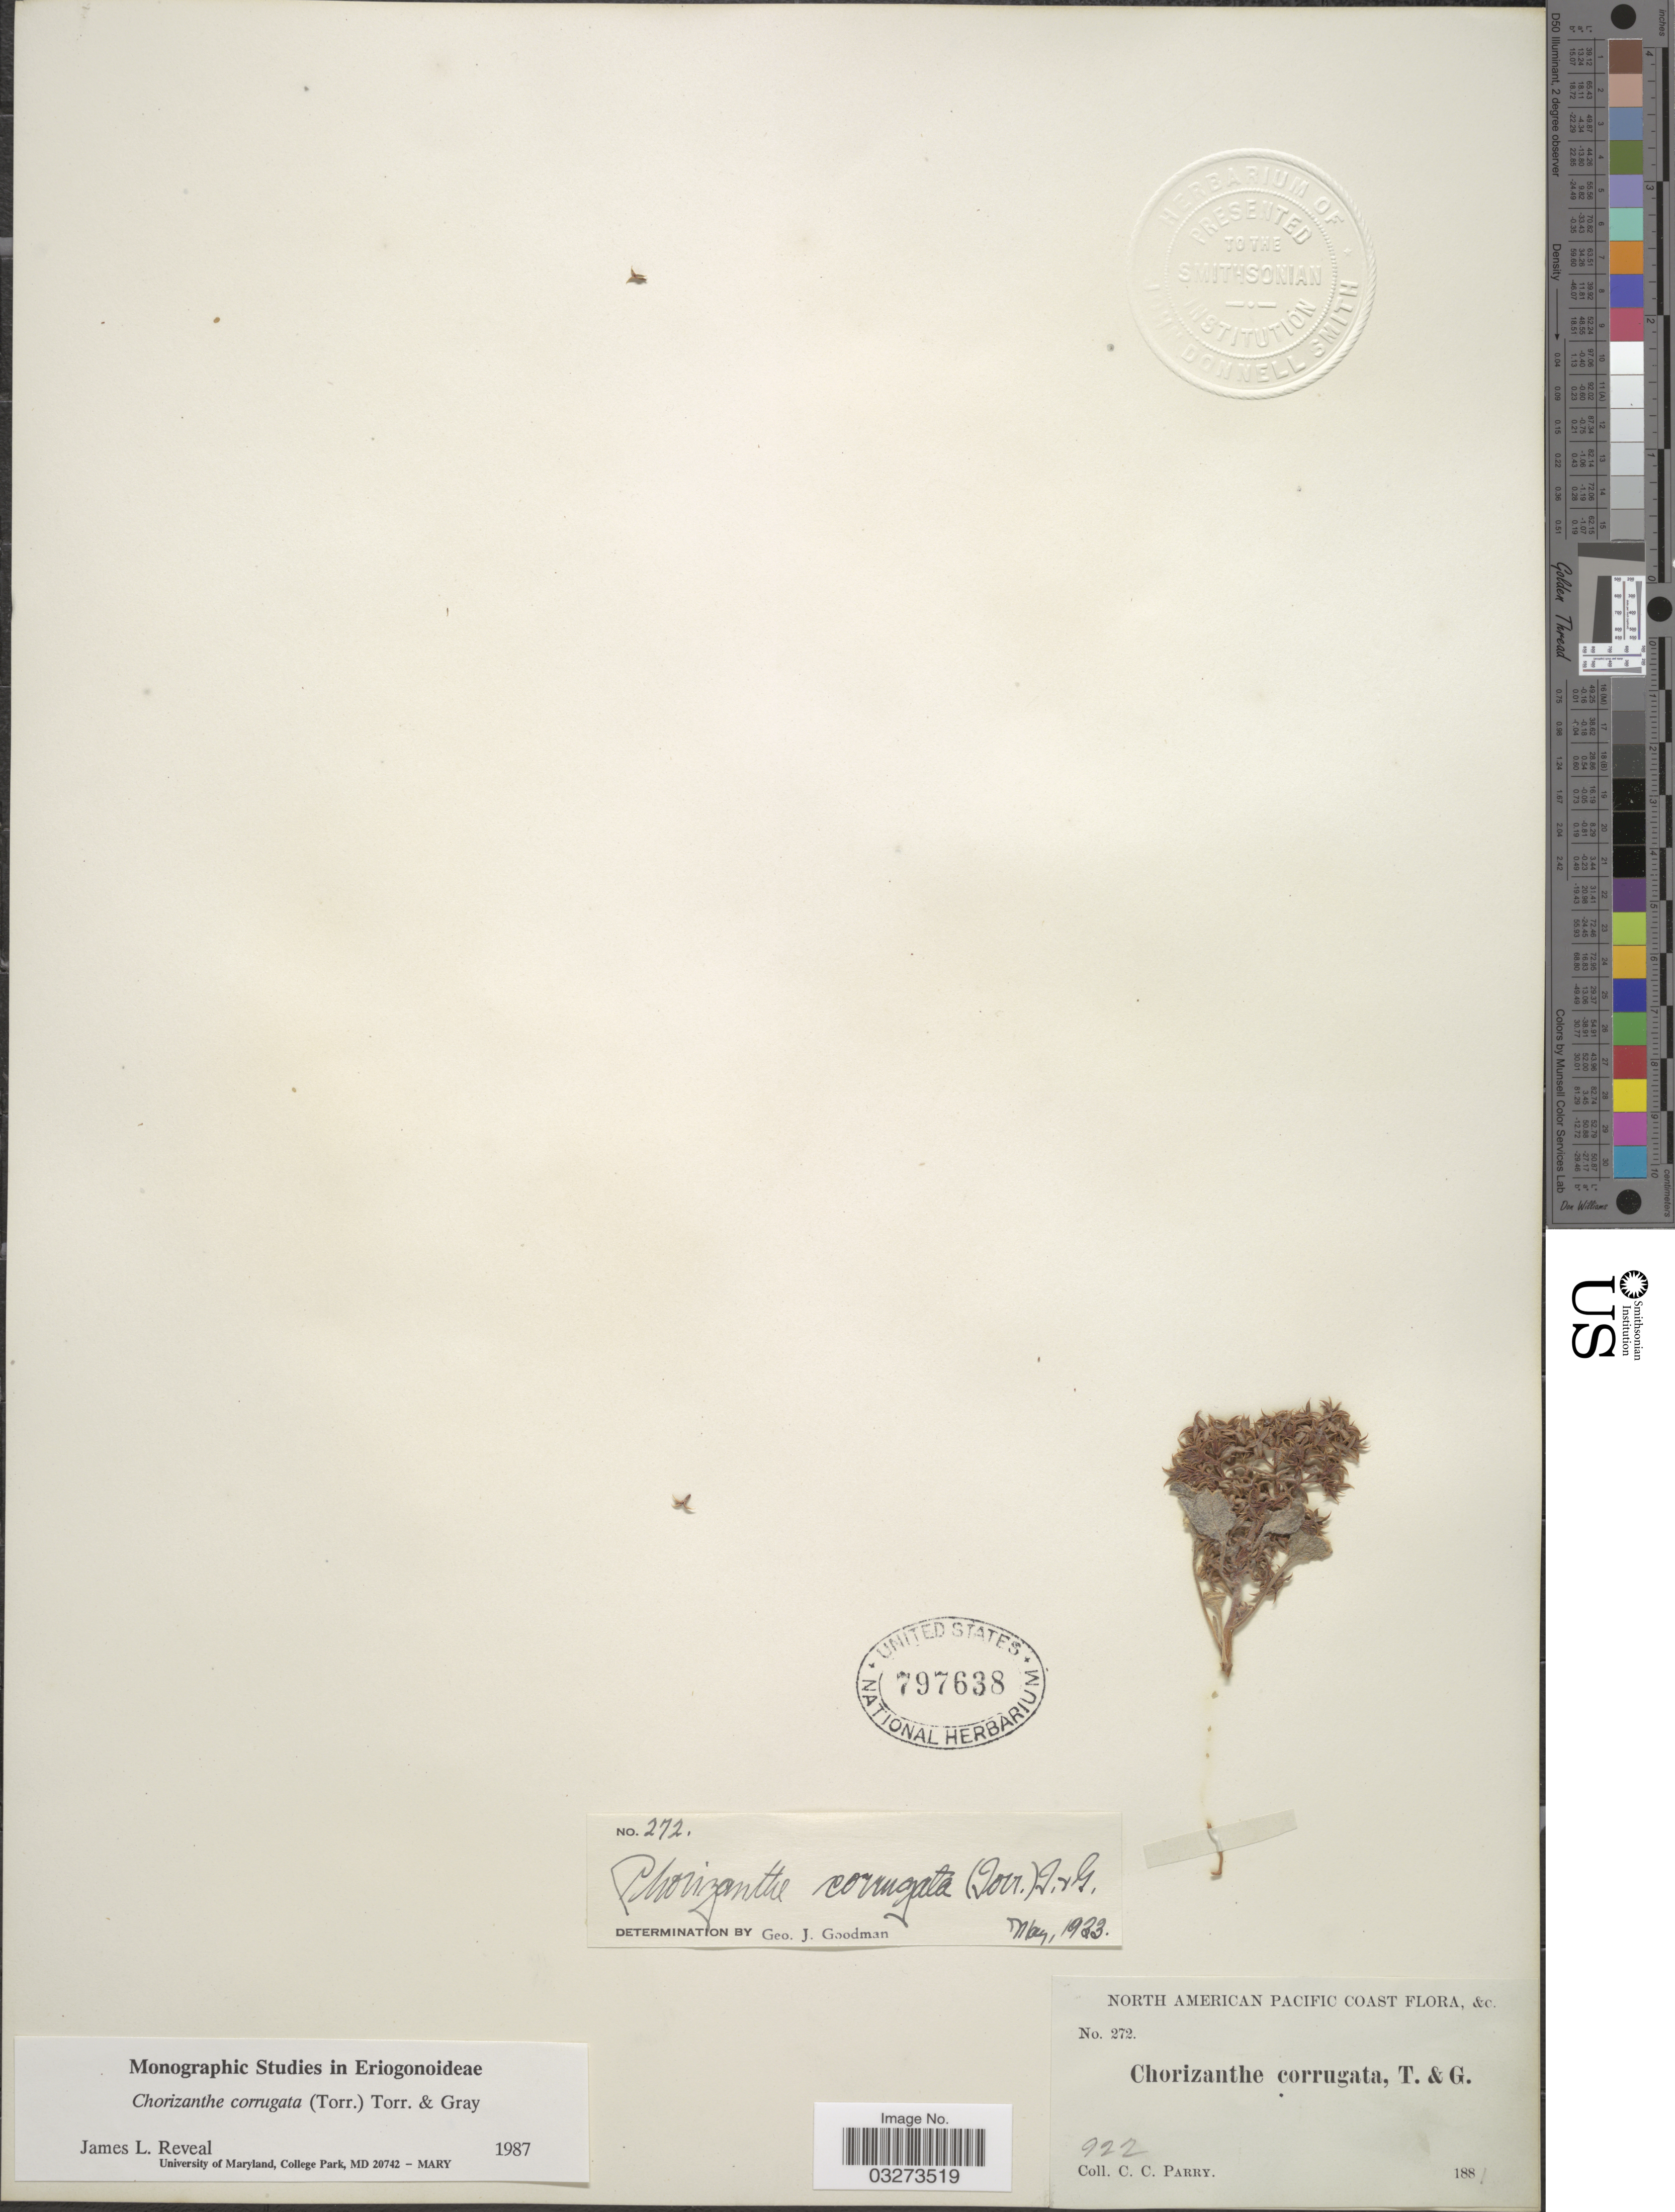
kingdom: Plantae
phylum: Tracheophyta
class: Magnoliopsida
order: Caryophyllales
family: Polygonaceae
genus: Chorizanthe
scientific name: Chorizanthe corrugata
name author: Torr. & A. Gray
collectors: C. C. Parry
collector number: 922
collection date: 1881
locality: North American Pacific Coast.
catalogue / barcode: US 797638